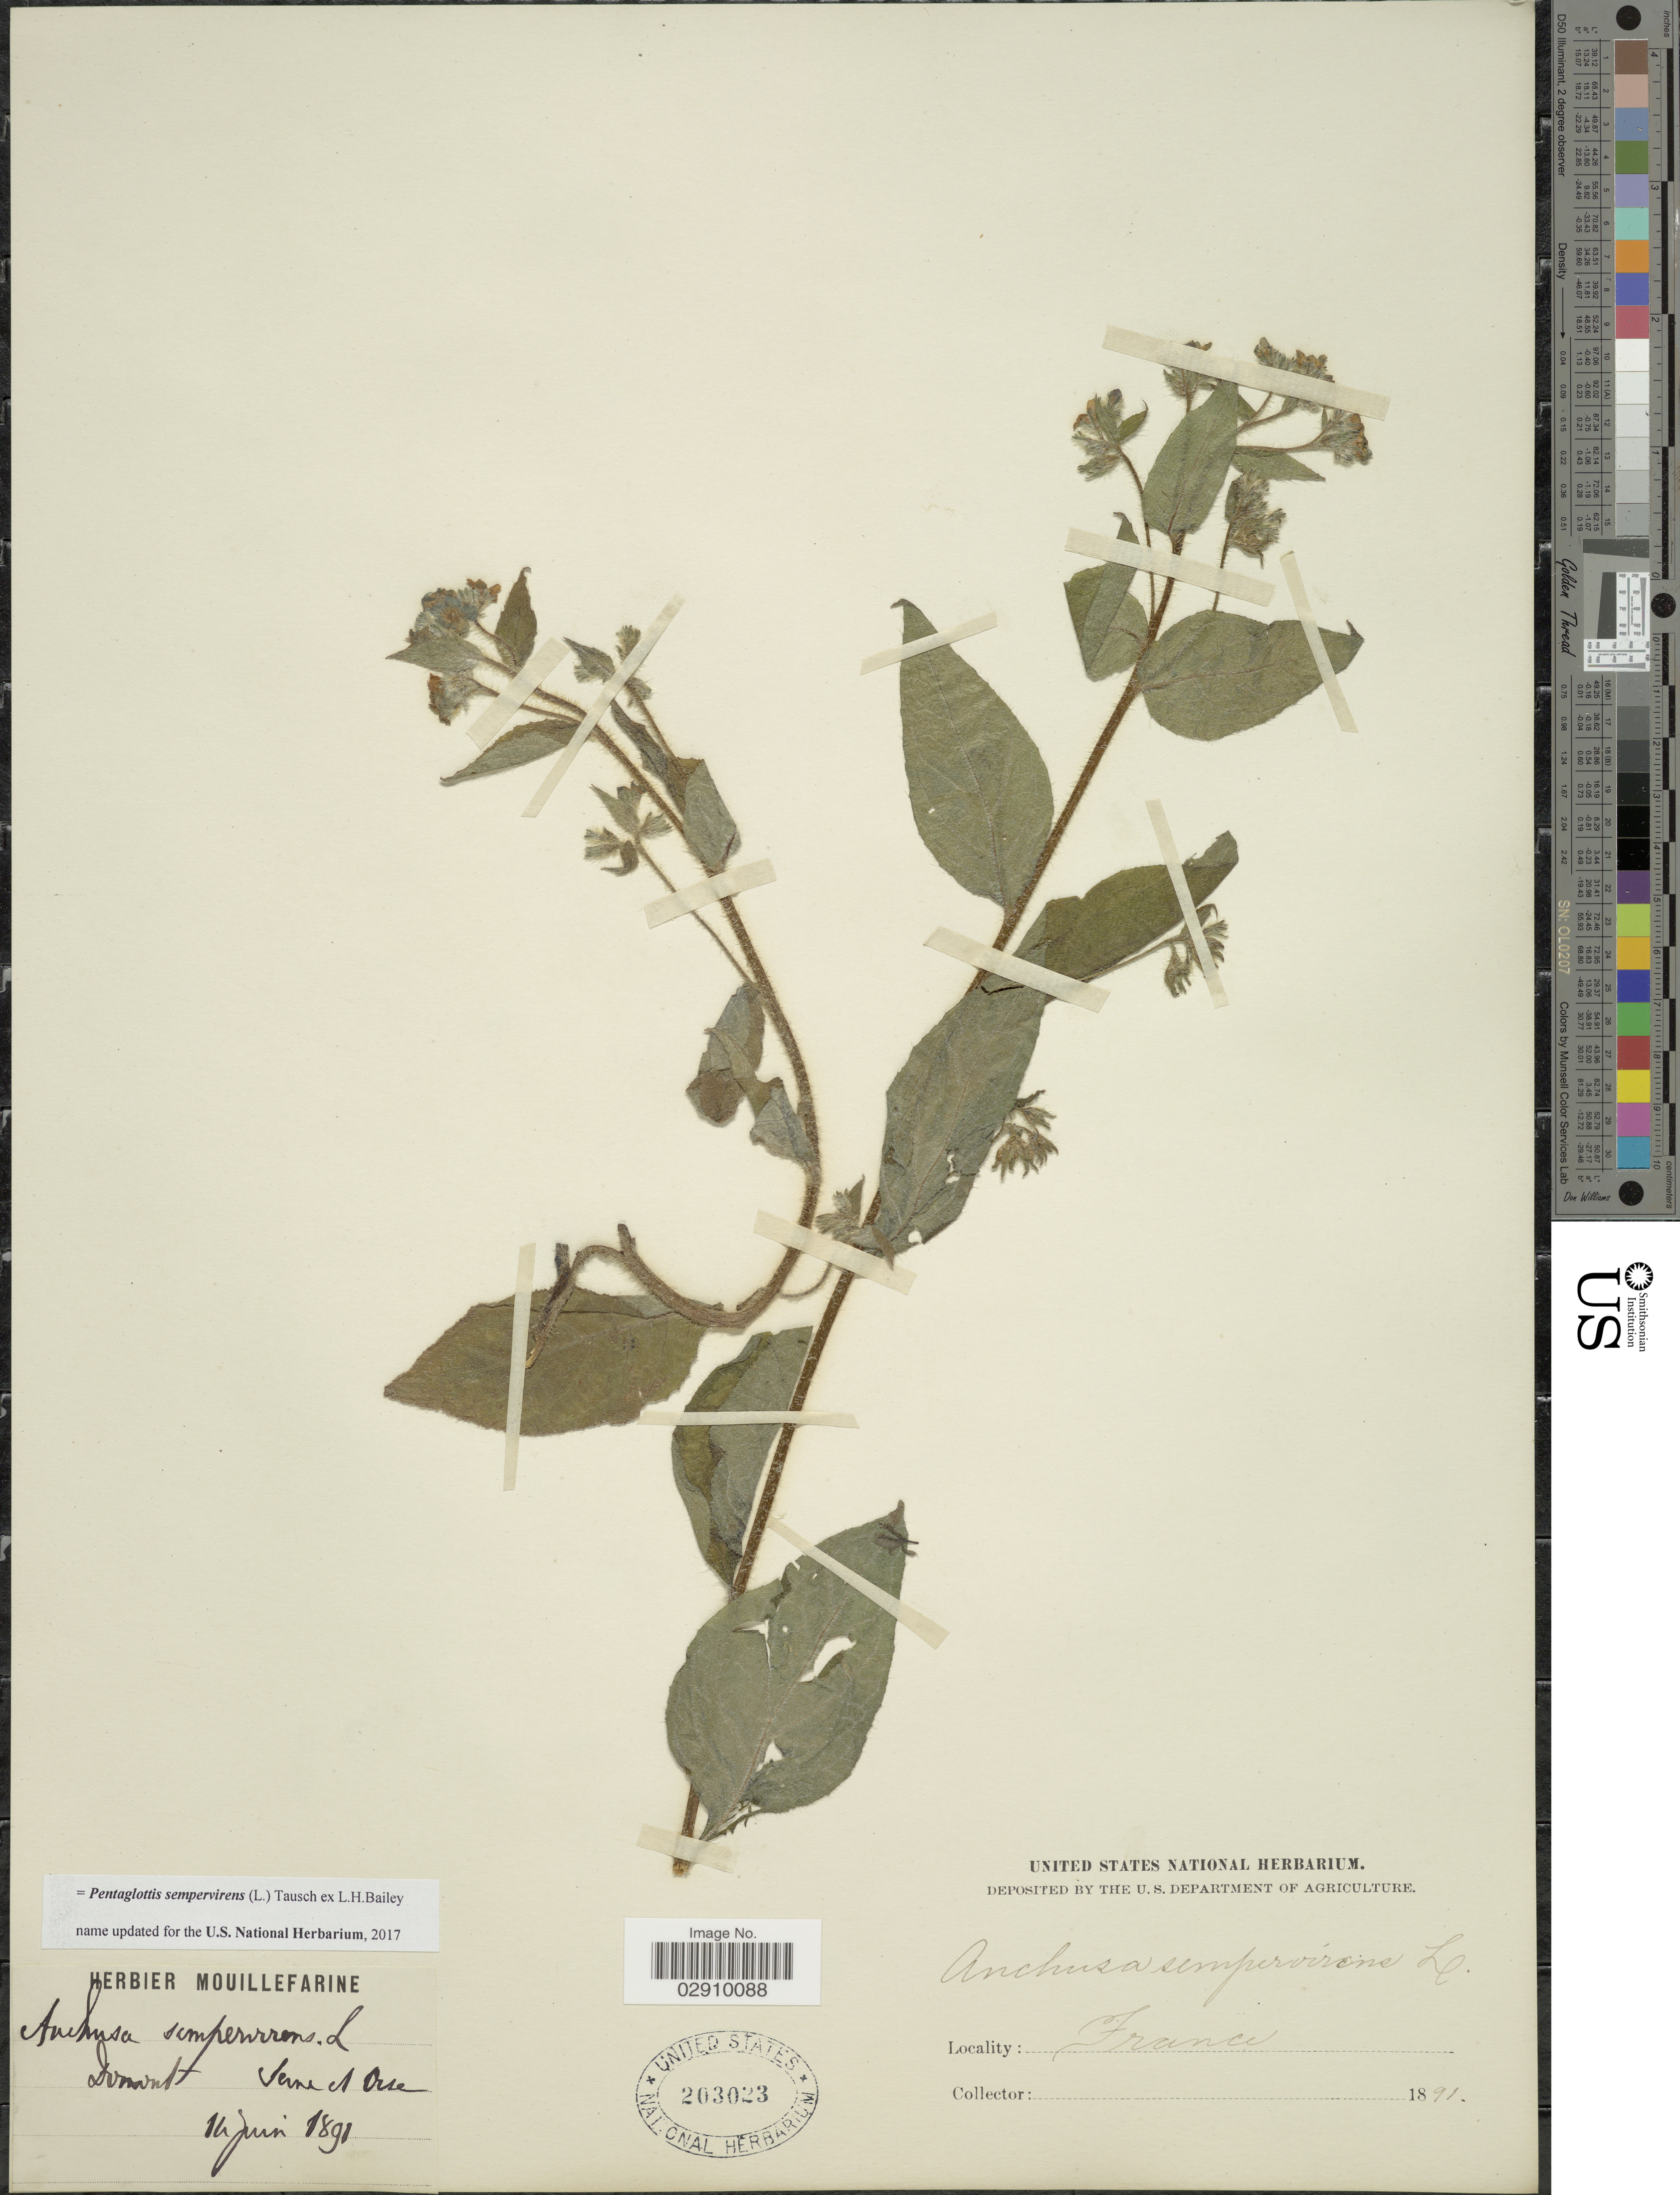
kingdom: Plantae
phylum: Tracheophyta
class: Magnoliopsida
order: Boraginales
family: Boraginaceae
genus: Pentaglottis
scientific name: Pentaglottis sempervirens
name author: (L.) Tausch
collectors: ex herb. Mouillefarine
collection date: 1891-06-14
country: France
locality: Domont, Seine et Oise.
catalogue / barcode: US 203023